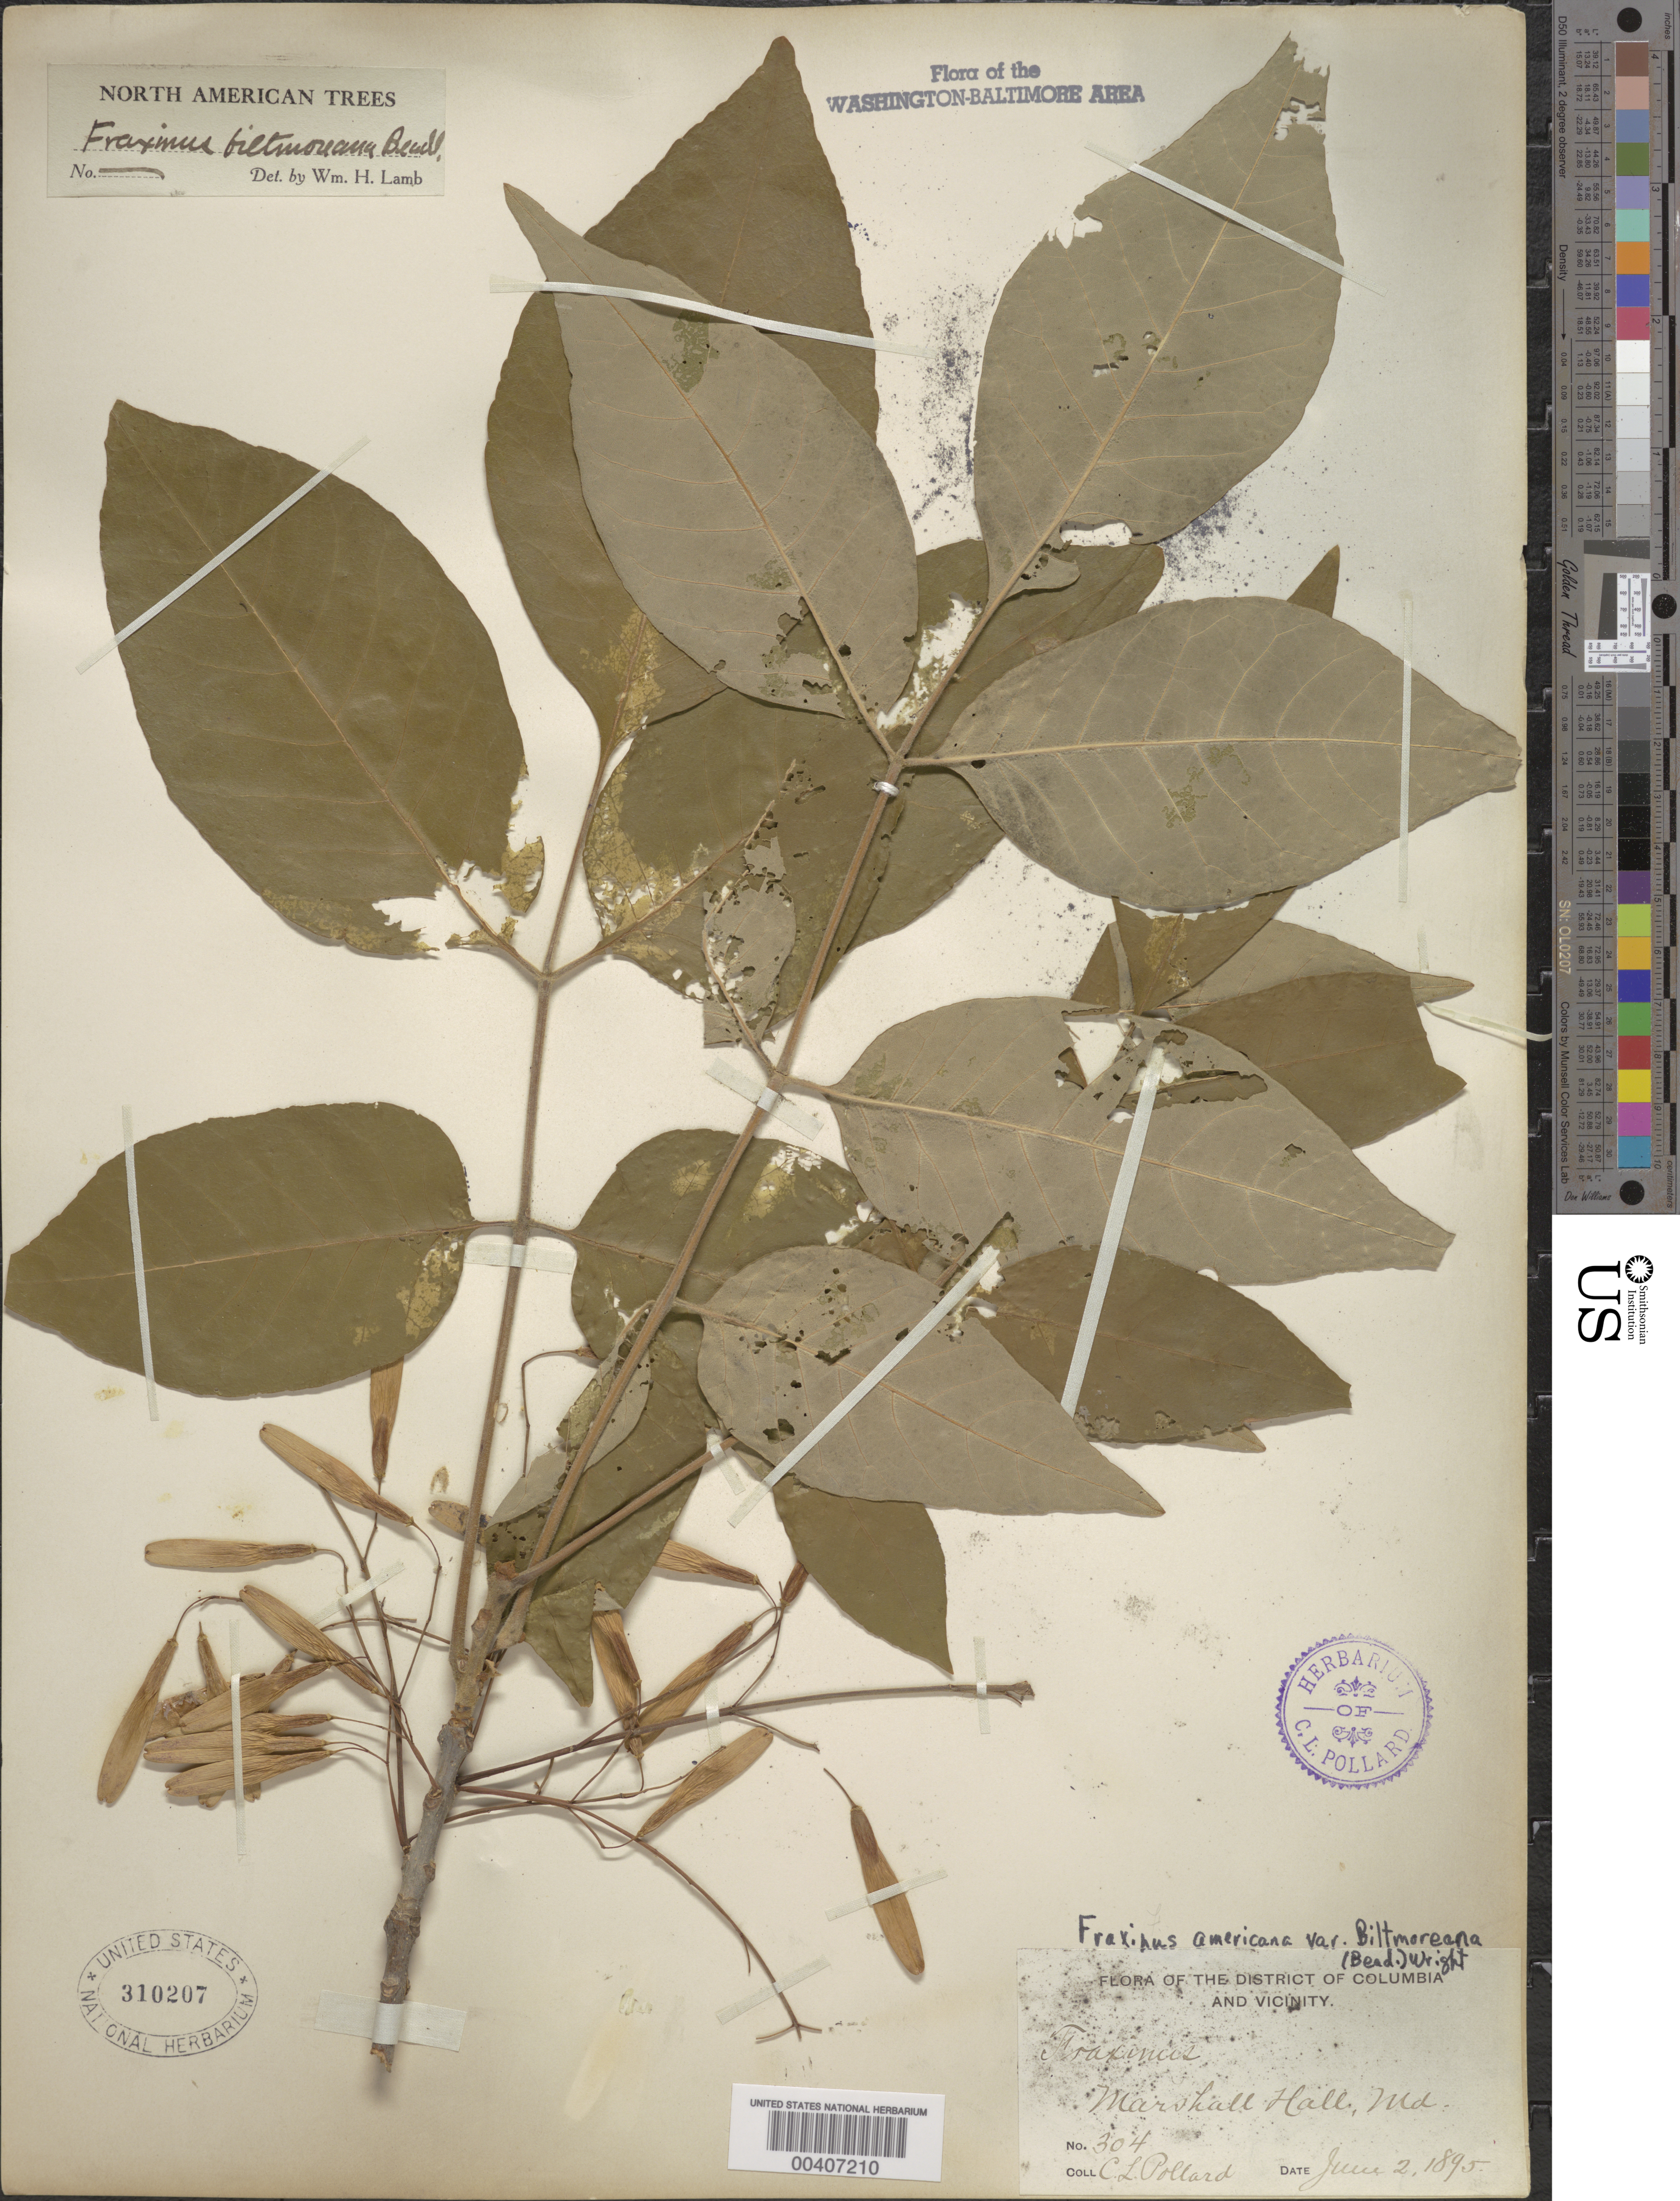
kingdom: Plantae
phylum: Tracheophyta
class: Magnoliopsida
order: Lamiales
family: Oleaceae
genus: Fraxinus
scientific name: Fraxinus americana var. biltmoreana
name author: (Beadle) J.W. Wright ex Fernald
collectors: C. L. Pollard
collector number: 304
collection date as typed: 02 Jun 1895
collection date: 1895-06-02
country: United States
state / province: Maryland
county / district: Prince George's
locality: Marshall Hall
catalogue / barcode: US 310207